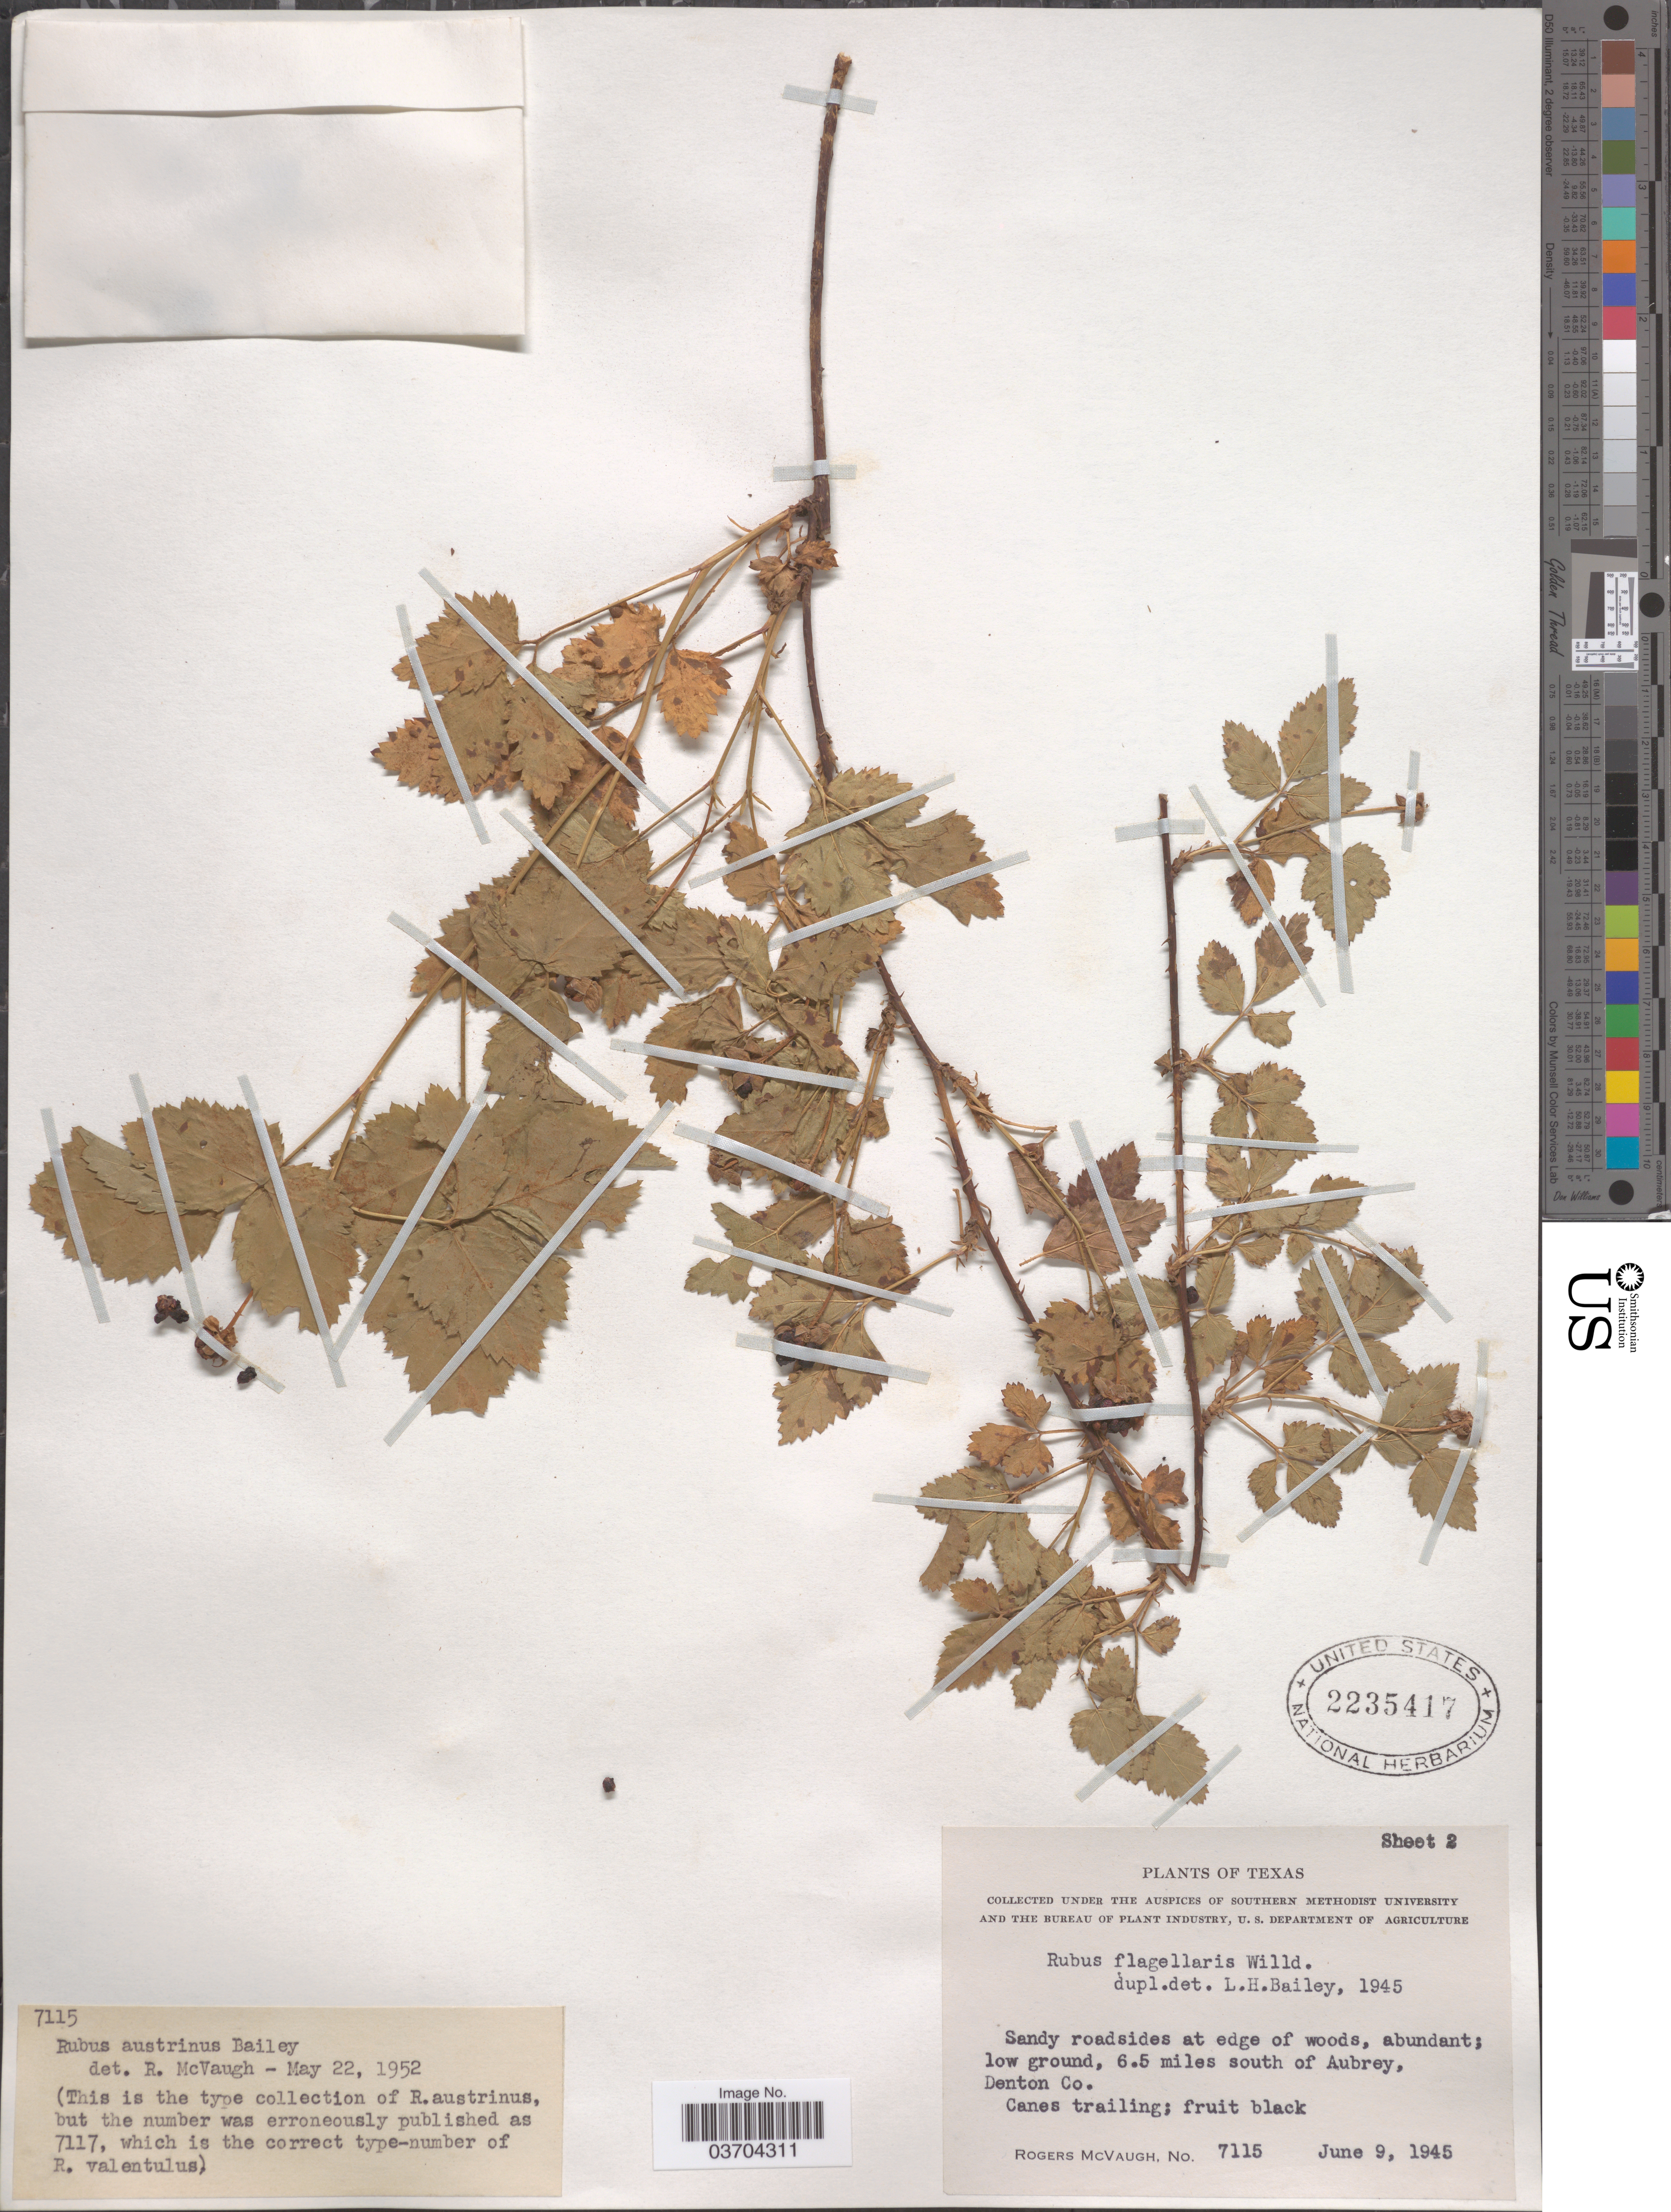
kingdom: Plantae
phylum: Tracheophyta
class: Magnoliopsida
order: Rosales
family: Rosaceae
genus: Rubus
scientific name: Rubus ascendens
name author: Blanch.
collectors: R. McVaugh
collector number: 7115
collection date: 1945-06-09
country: United States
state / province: Texas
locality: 6.5 miles south of Aubrey, Denton Co.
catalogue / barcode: US 2235417